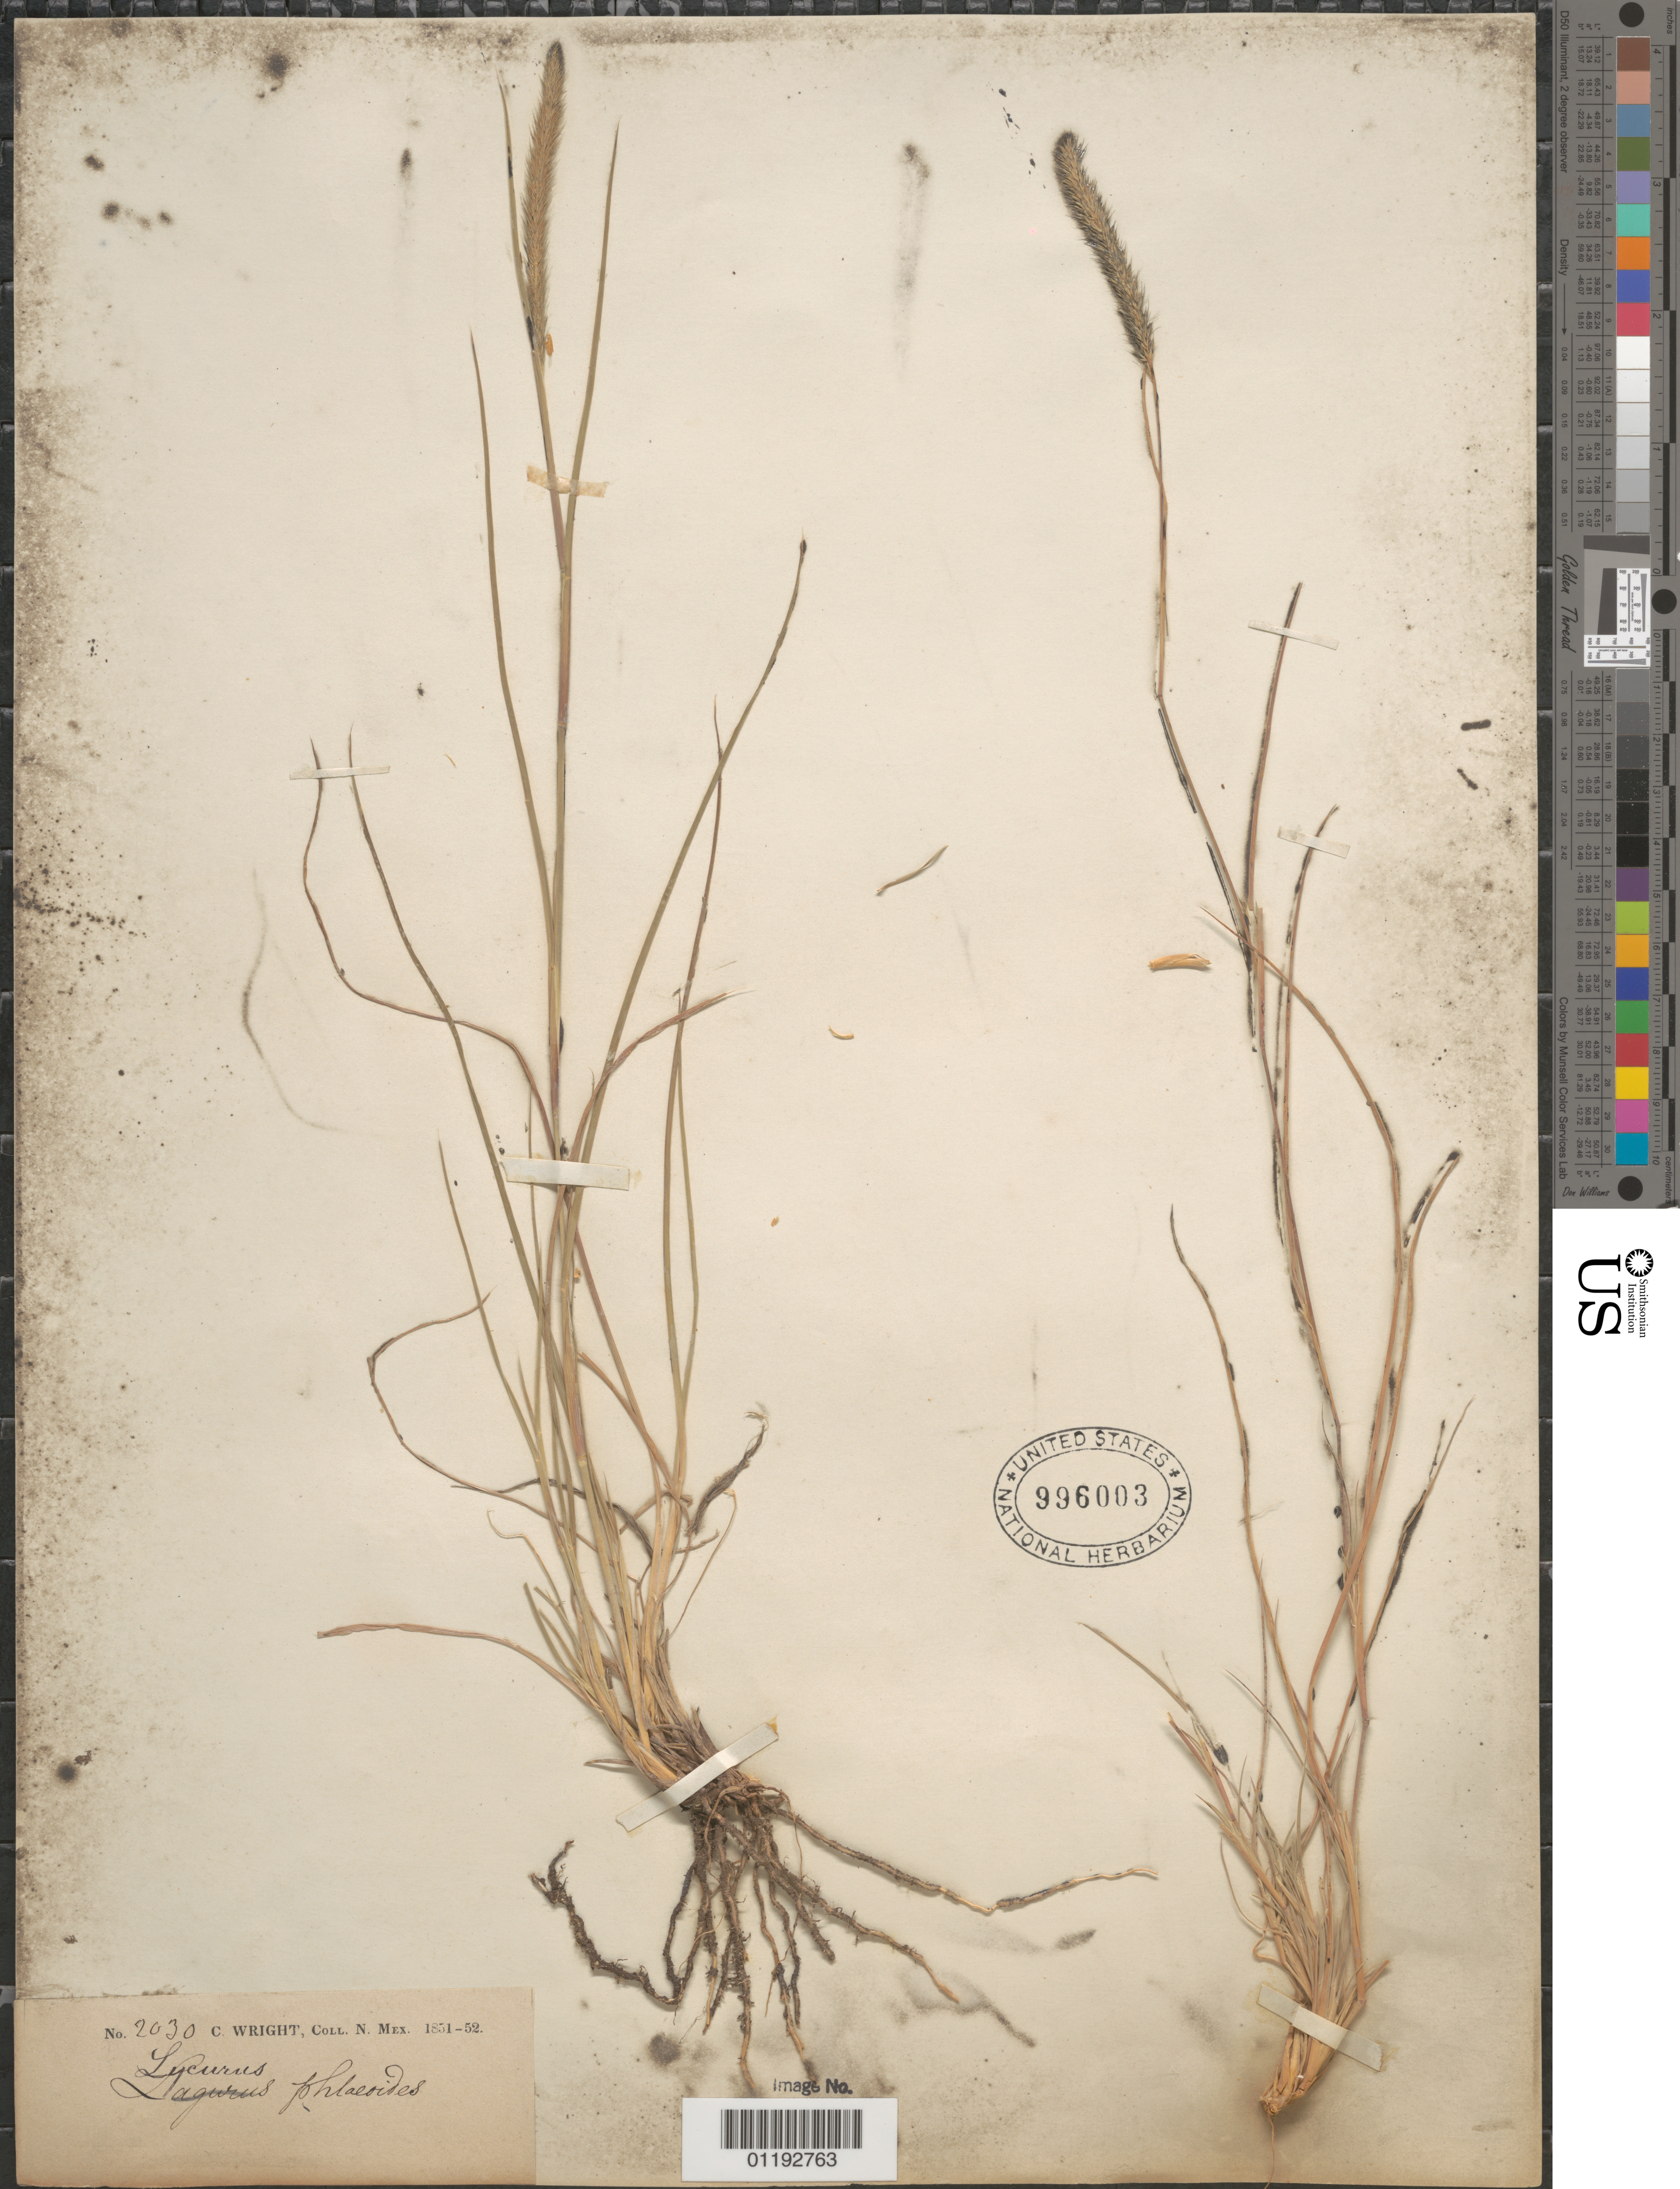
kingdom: Plantae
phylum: Tracheophyta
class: Liliopsida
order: Poales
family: Poaceae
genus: Lycurus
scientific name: Lycurus phleoides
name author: Kunth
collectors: C. Wright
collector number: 2030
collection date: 1851/1852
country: United States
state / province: New Mexico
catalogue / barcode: US 996003